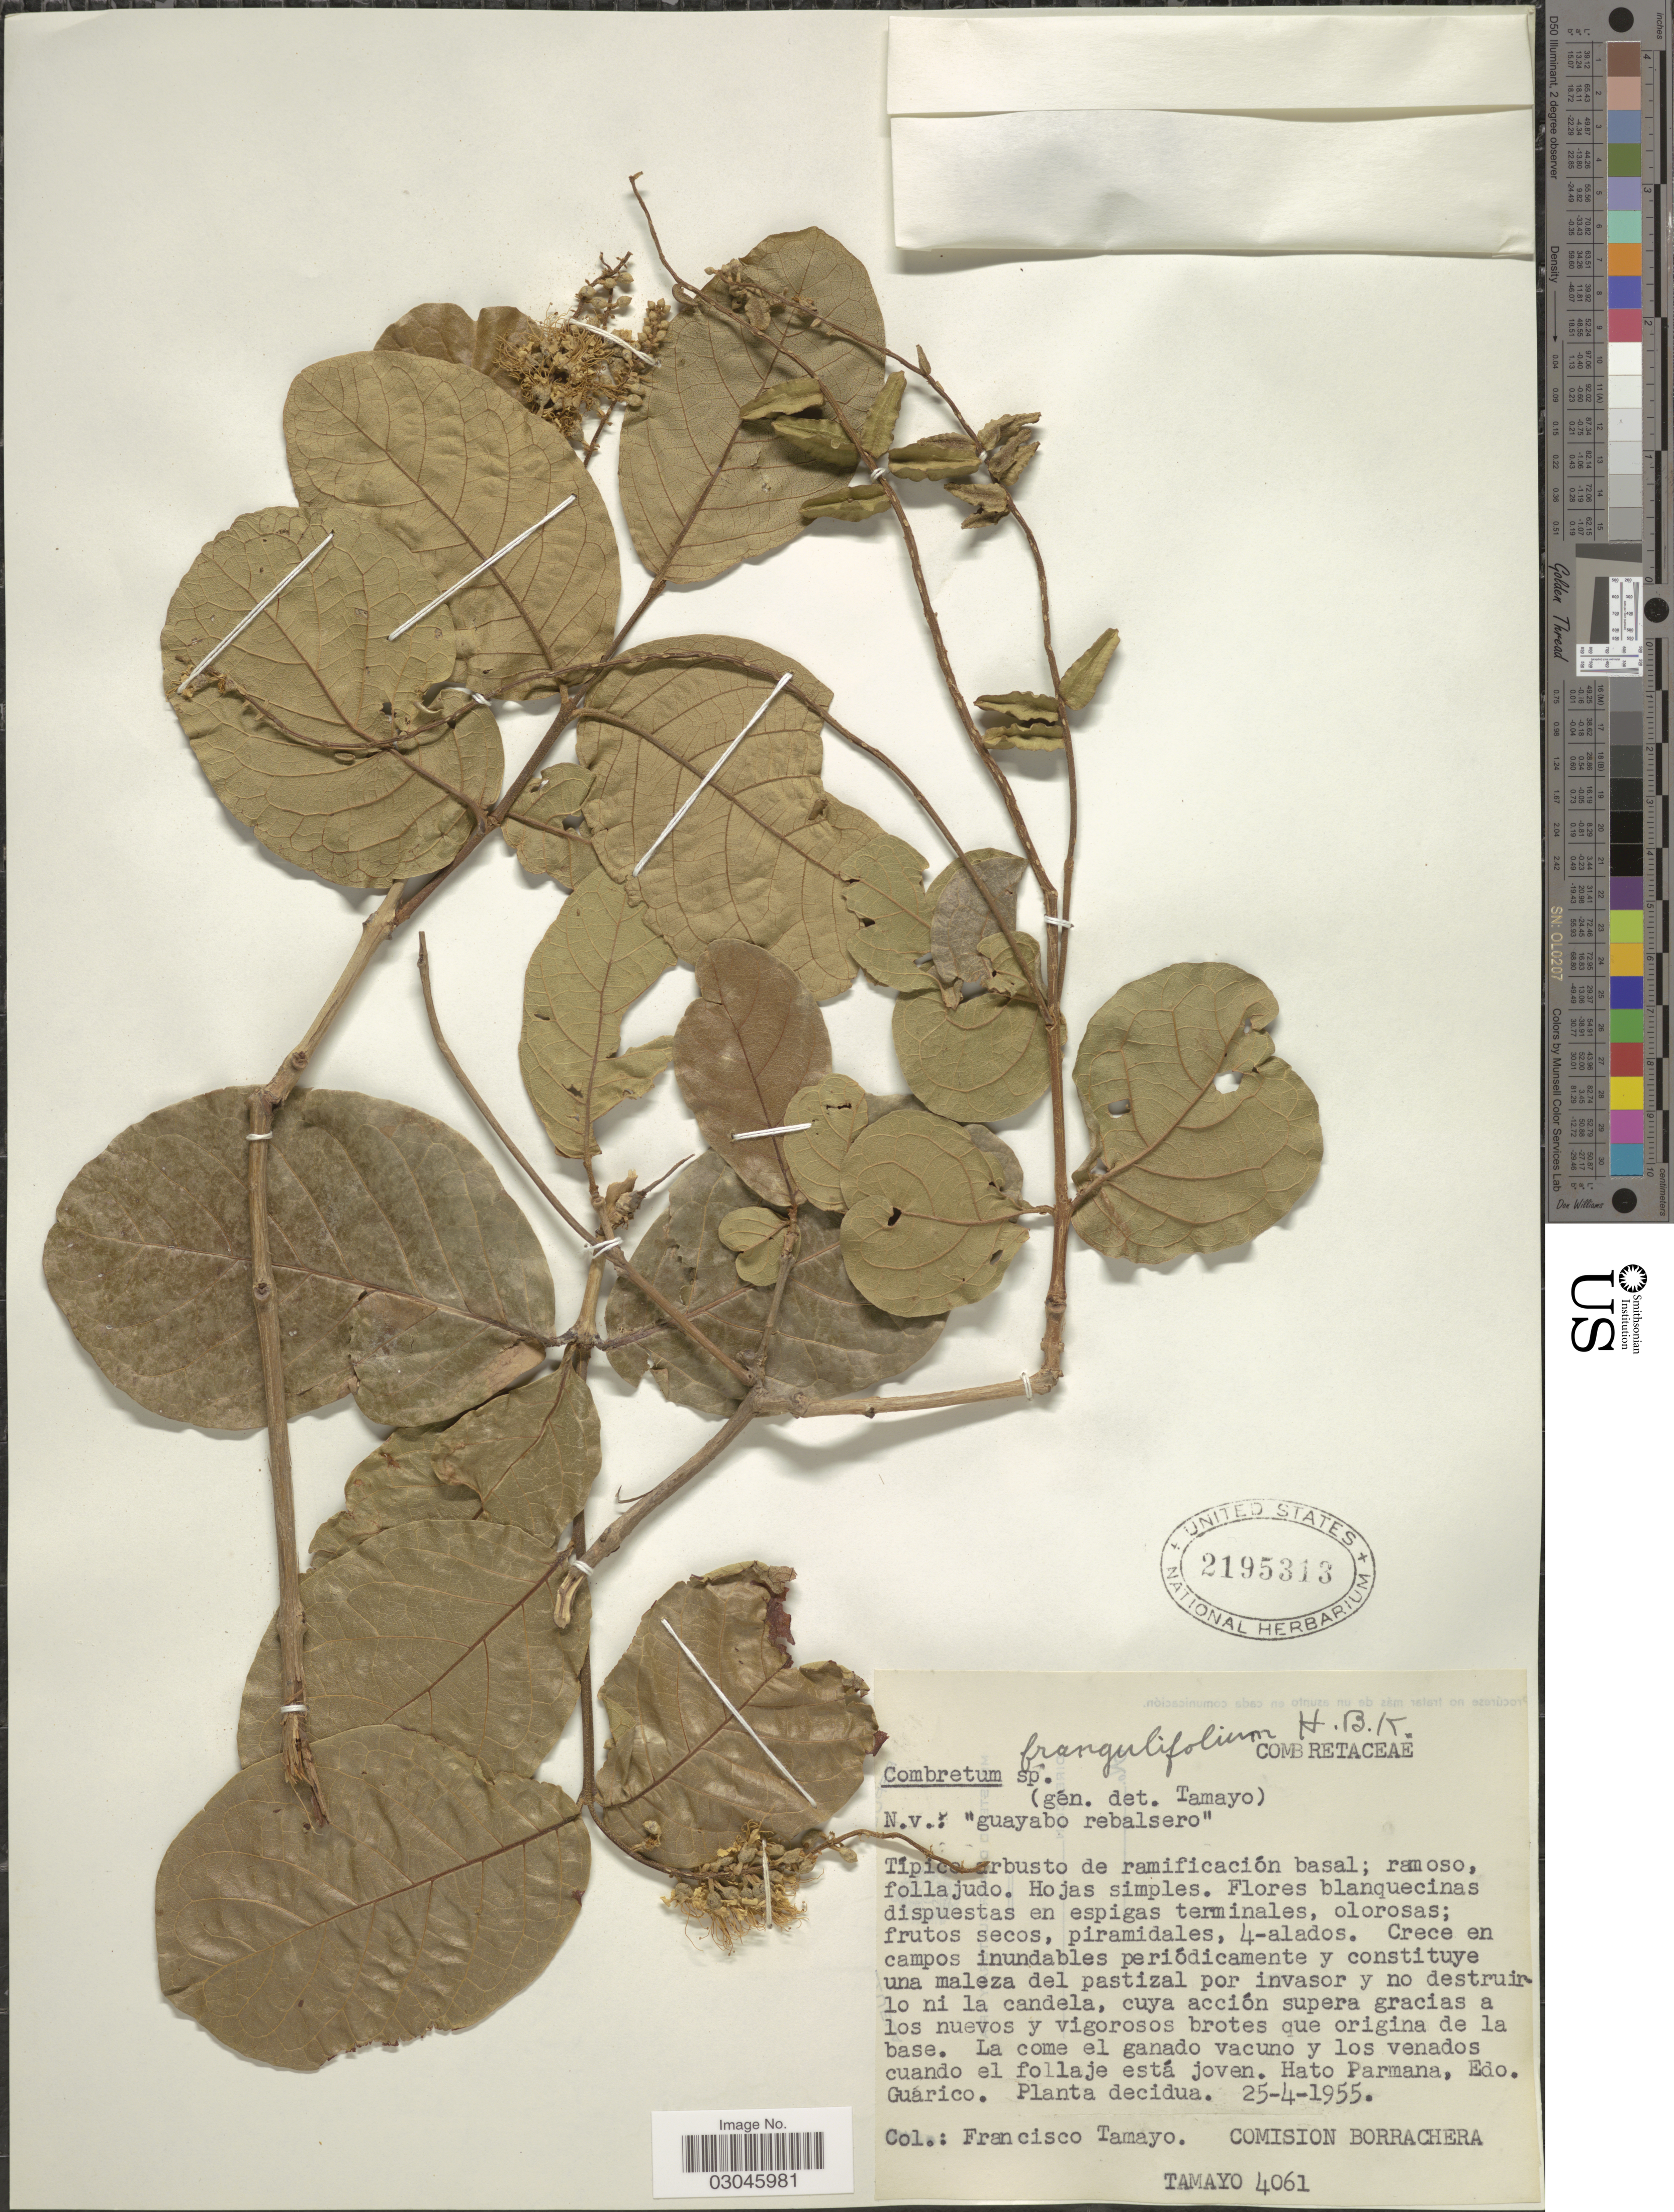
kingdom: Plantae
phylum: Tracheophyta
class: Magnoliopsida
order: Myrtales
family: Combretaceae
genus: Combretum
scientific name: Combretum frangulifolium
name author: Kunth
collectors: F. Tamayo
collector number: TAMAYO 4061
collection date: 1955-04-25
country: Venezuela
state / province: Guárico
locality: Hato Parmana.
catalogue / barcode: US 2195313